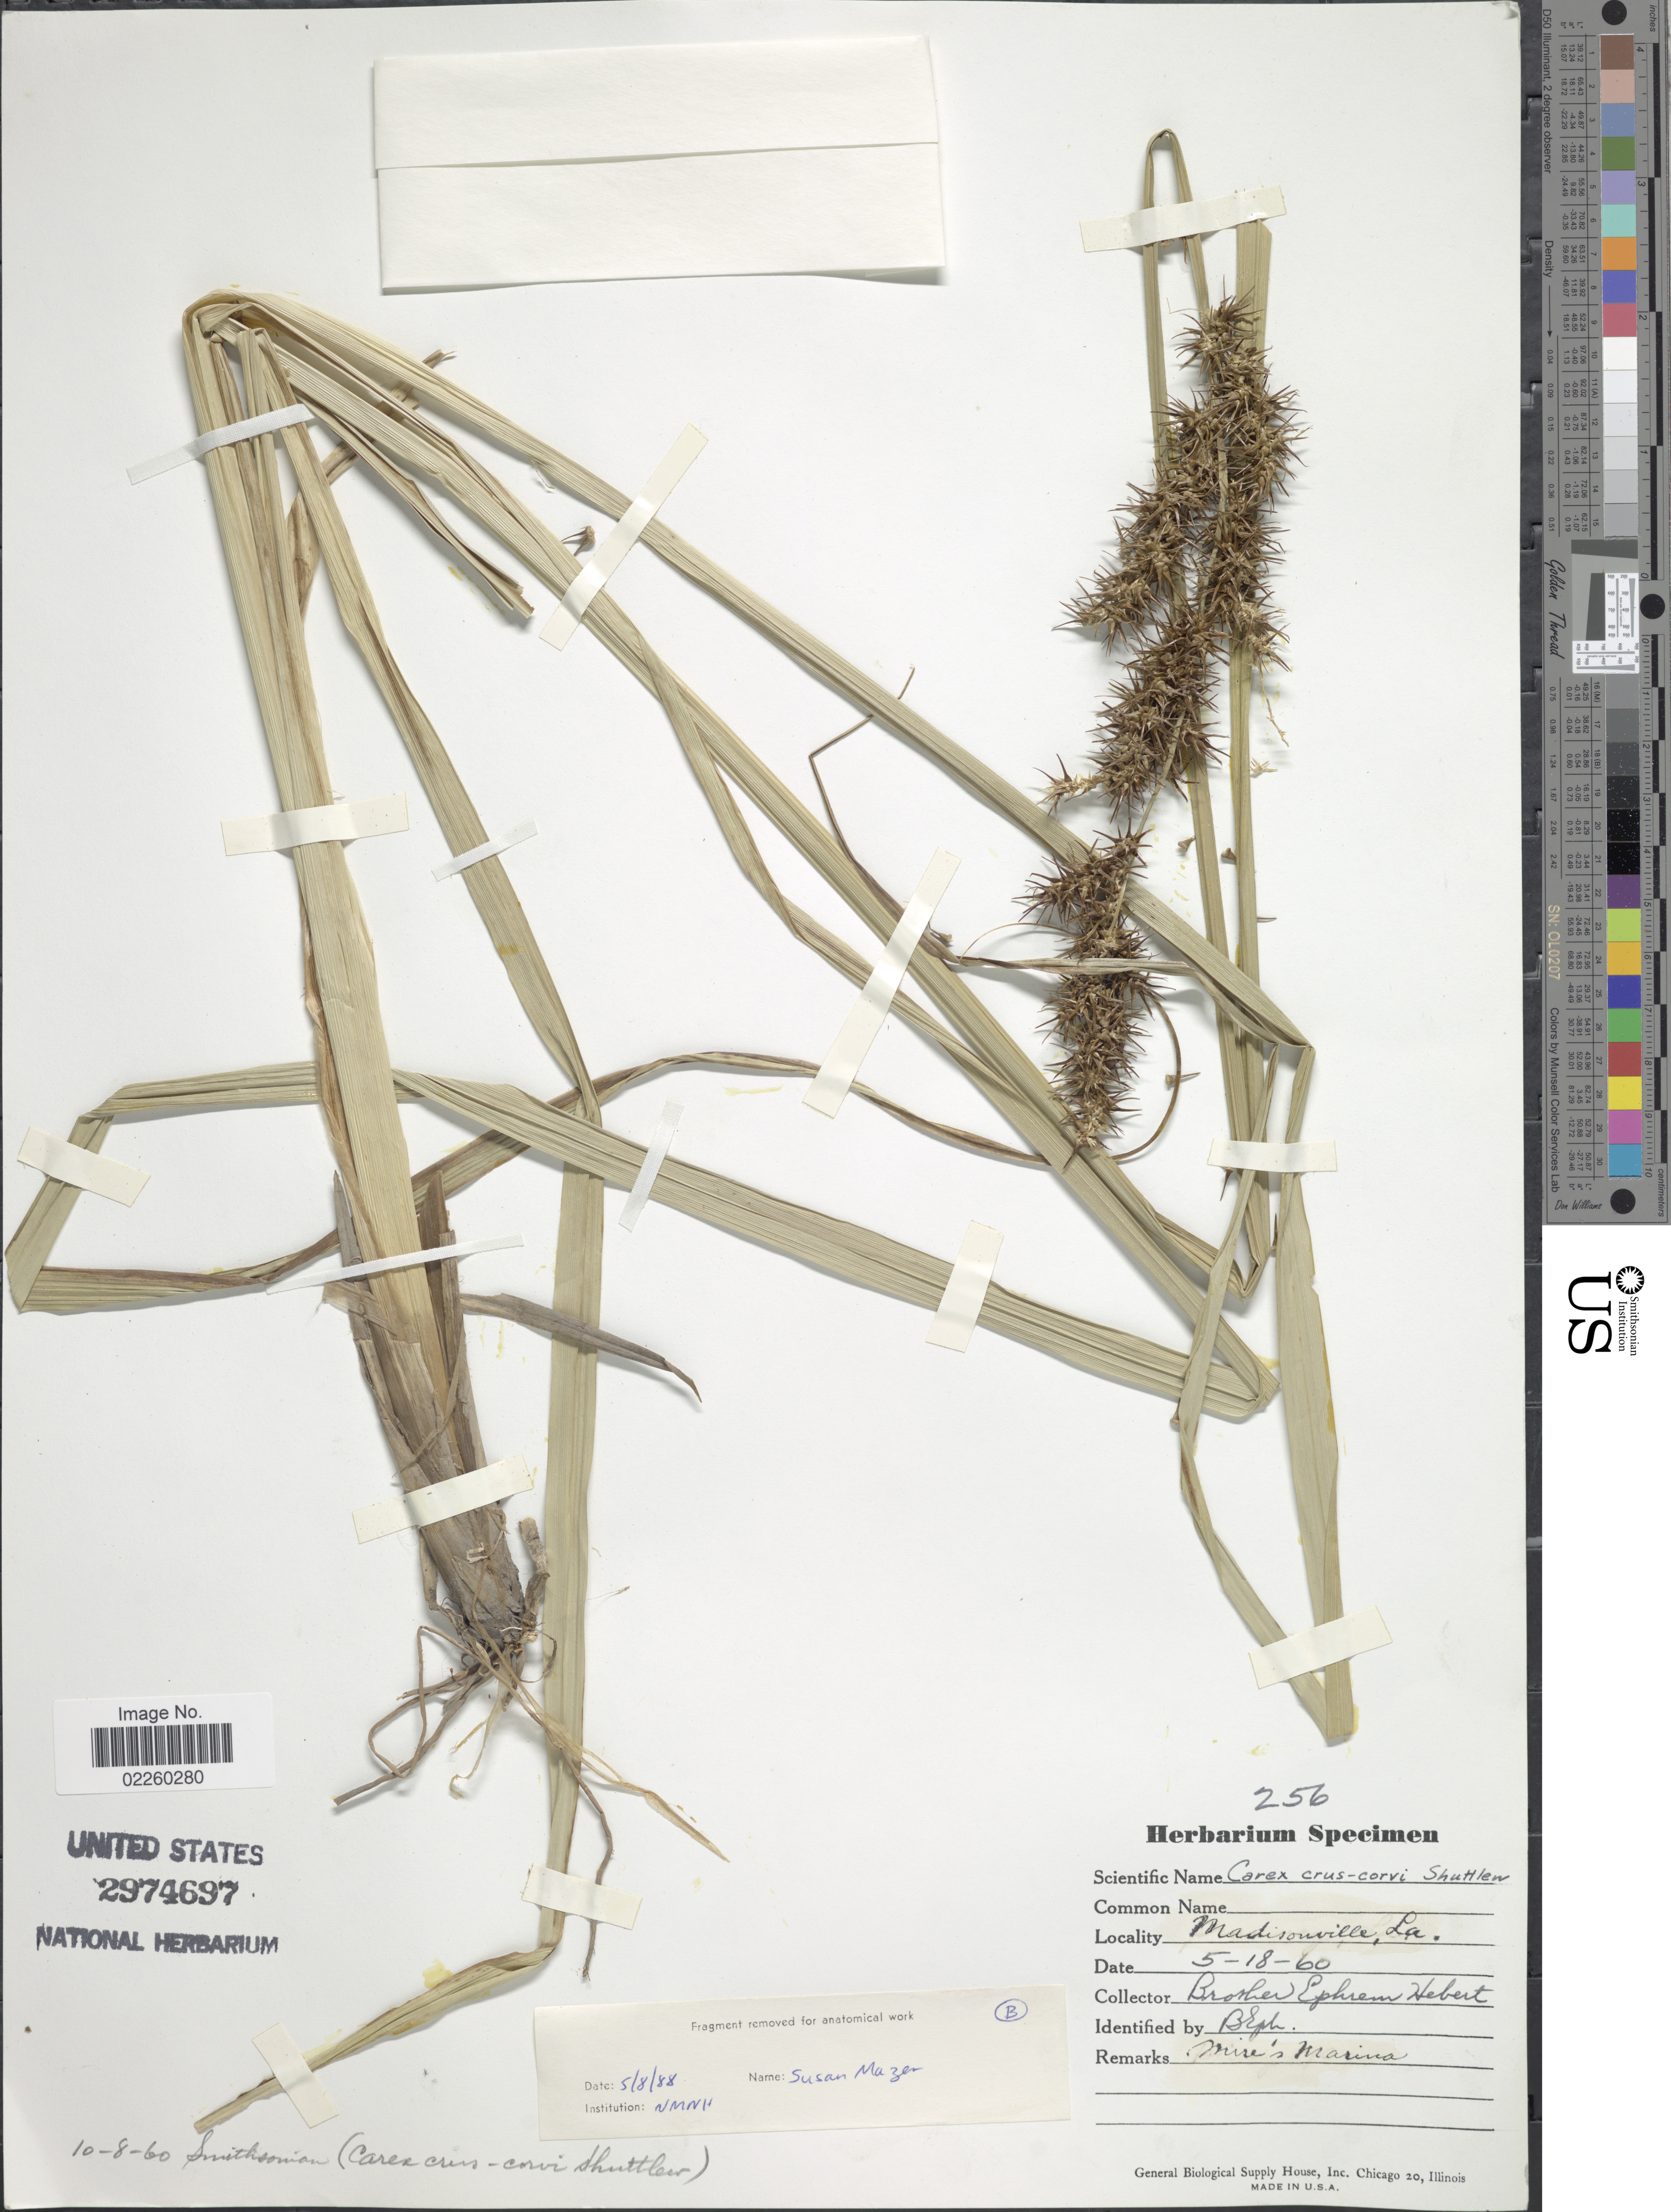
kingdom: Plantae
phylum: Tracheophyta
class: Liliopsida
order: Poales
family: Cyperaceae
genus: Carex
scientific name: Carex crus-corvi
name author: Shuttlew. ex Kunze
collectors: E. Hebert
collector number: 256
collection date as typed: Transcribed d/m/y: 18/5/60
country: United States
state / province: Louisiana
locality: Madisonville, La. Mire' s Marina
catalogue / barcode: US 2974697